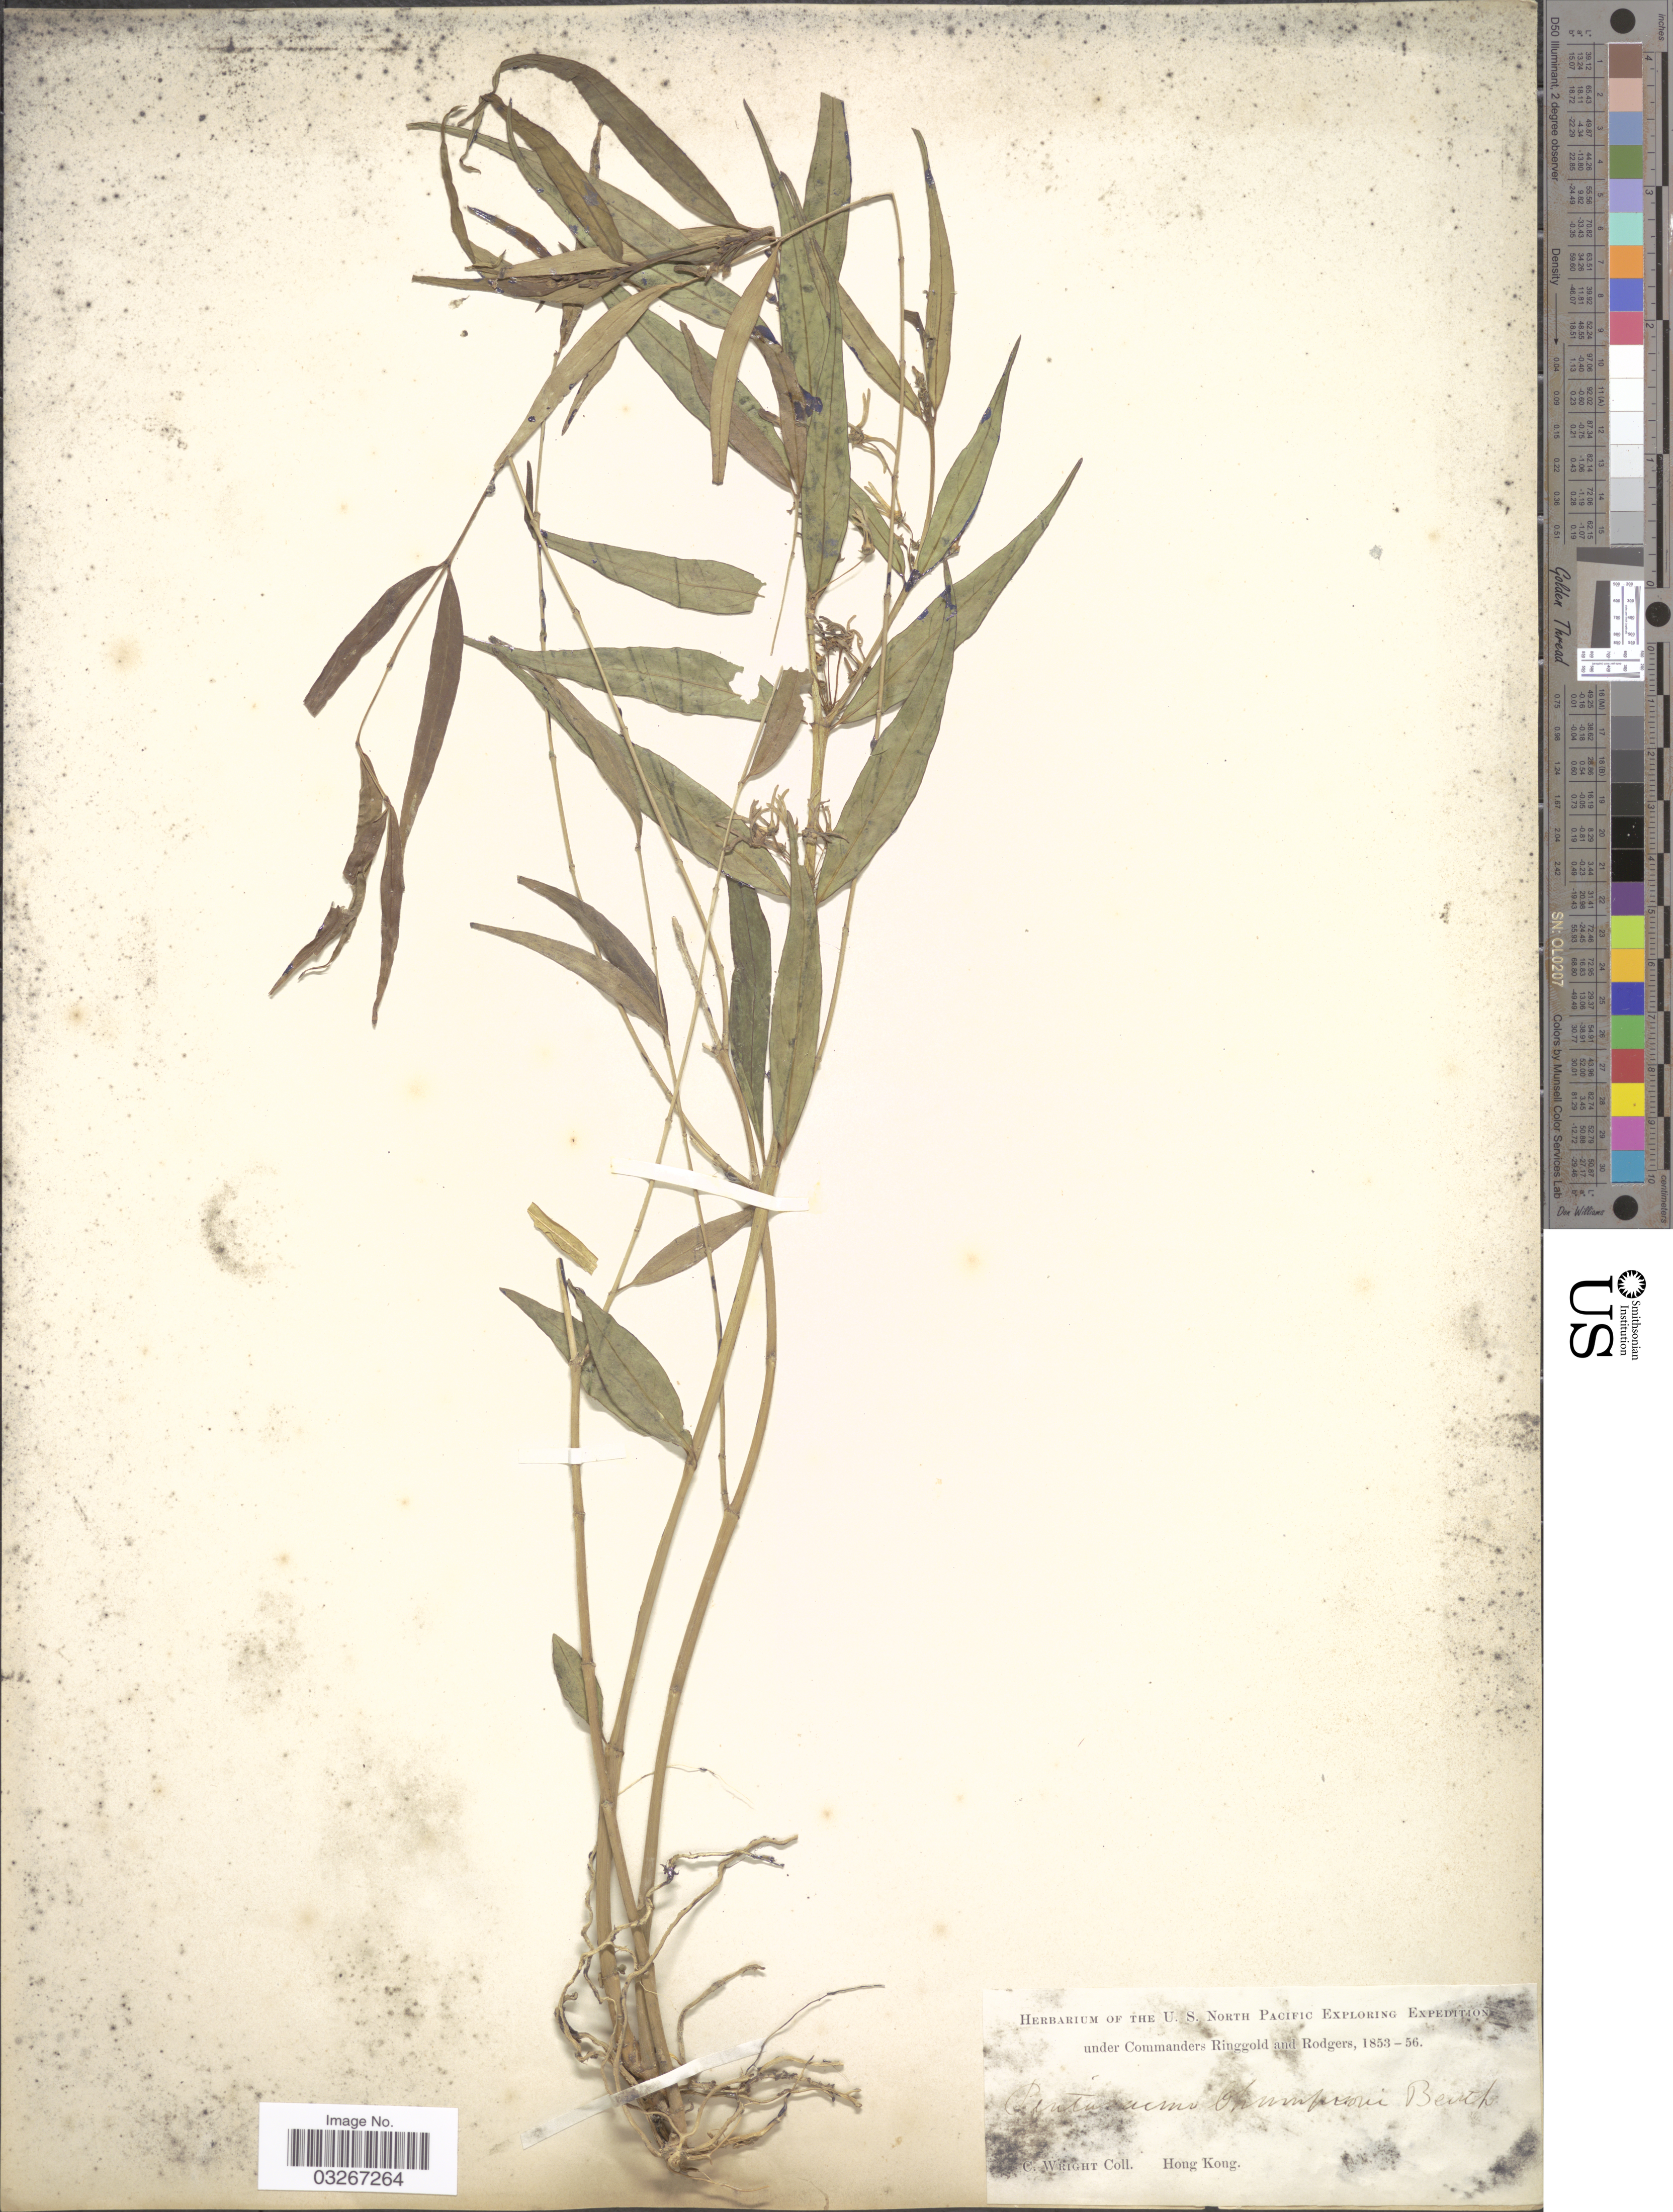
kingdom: Plantae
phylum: Tracheophyta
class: Magnoliopsida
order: Gentianales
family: Apocynaceae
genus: Pentasacme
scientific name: Pentasacme caudatum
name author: Wall. ex Wight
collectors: C. Wright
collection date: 1853/1856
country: China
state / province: Hong Kong